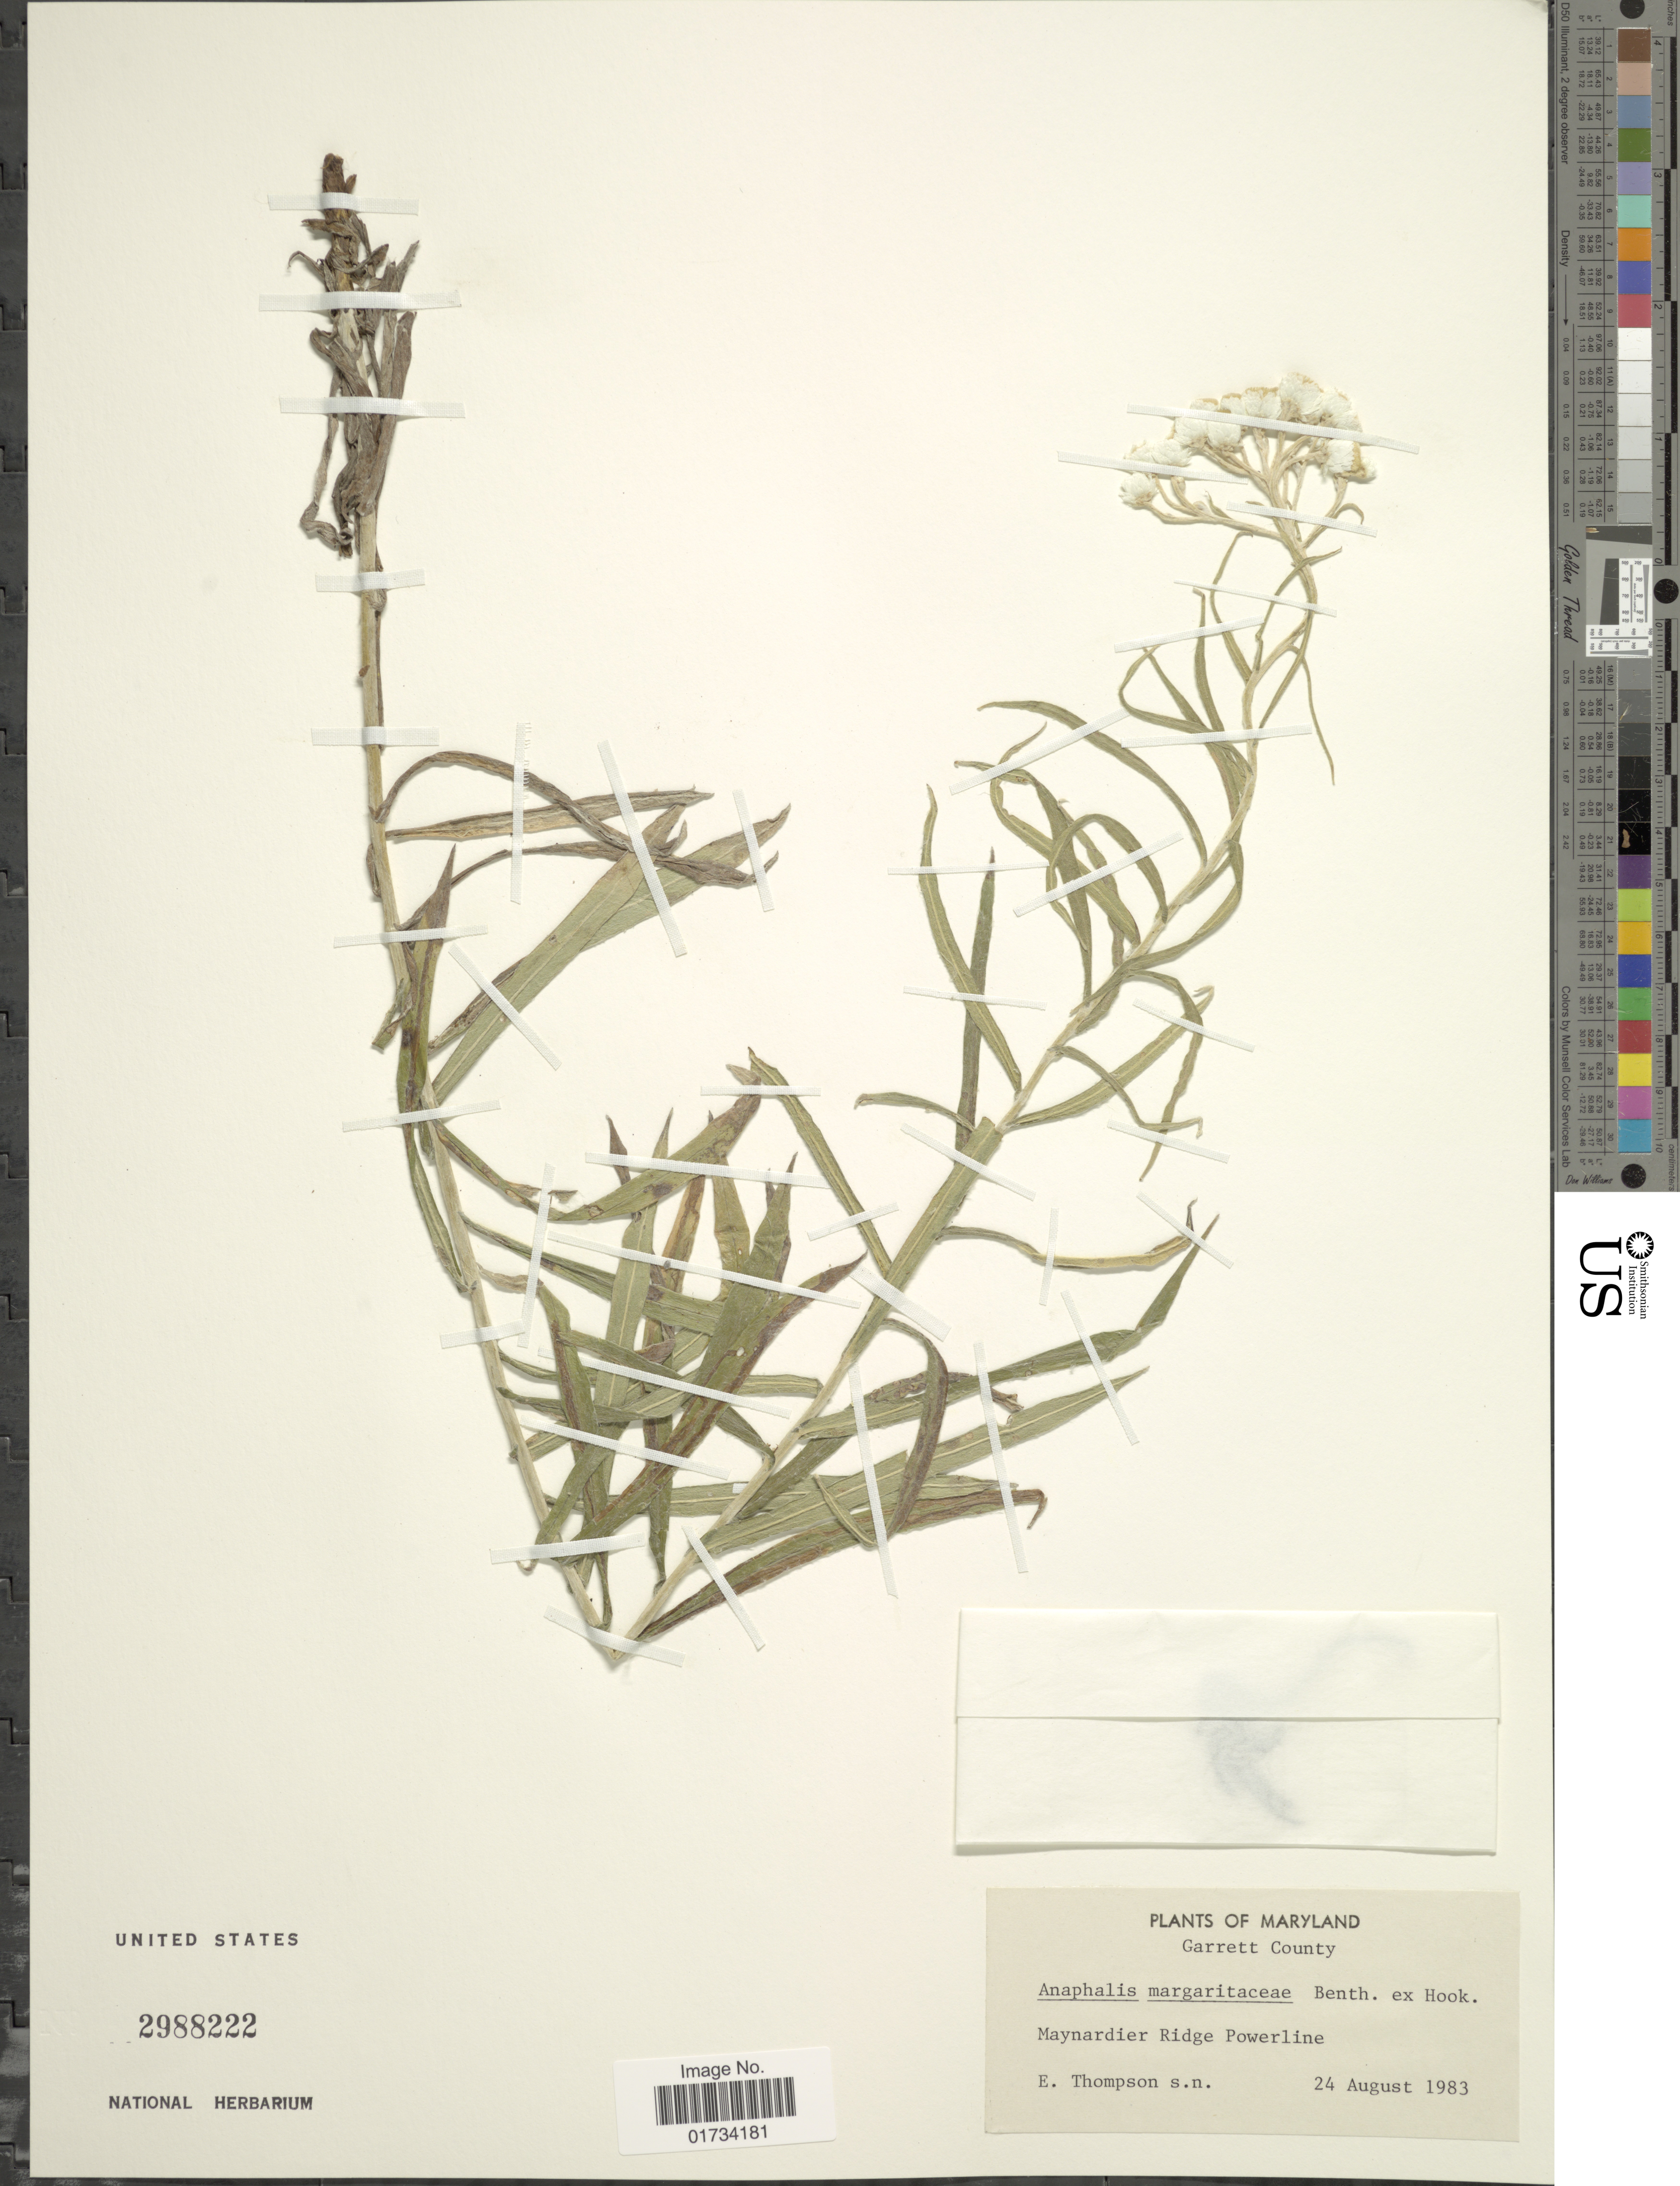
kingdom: Plantae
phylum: Tracheophyta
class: Magnoliopsida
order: Asterales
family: Asteraceae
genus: Anaphalis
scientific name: Anaphalis margaritacea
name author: (L.) Benth. & Hook. f.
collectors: E. Thompson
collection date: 1983-08-24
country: United States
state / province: Maryland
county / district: Garrett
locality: Garrett County, Maynardier Ridge Powerline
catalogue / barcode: US 2988222